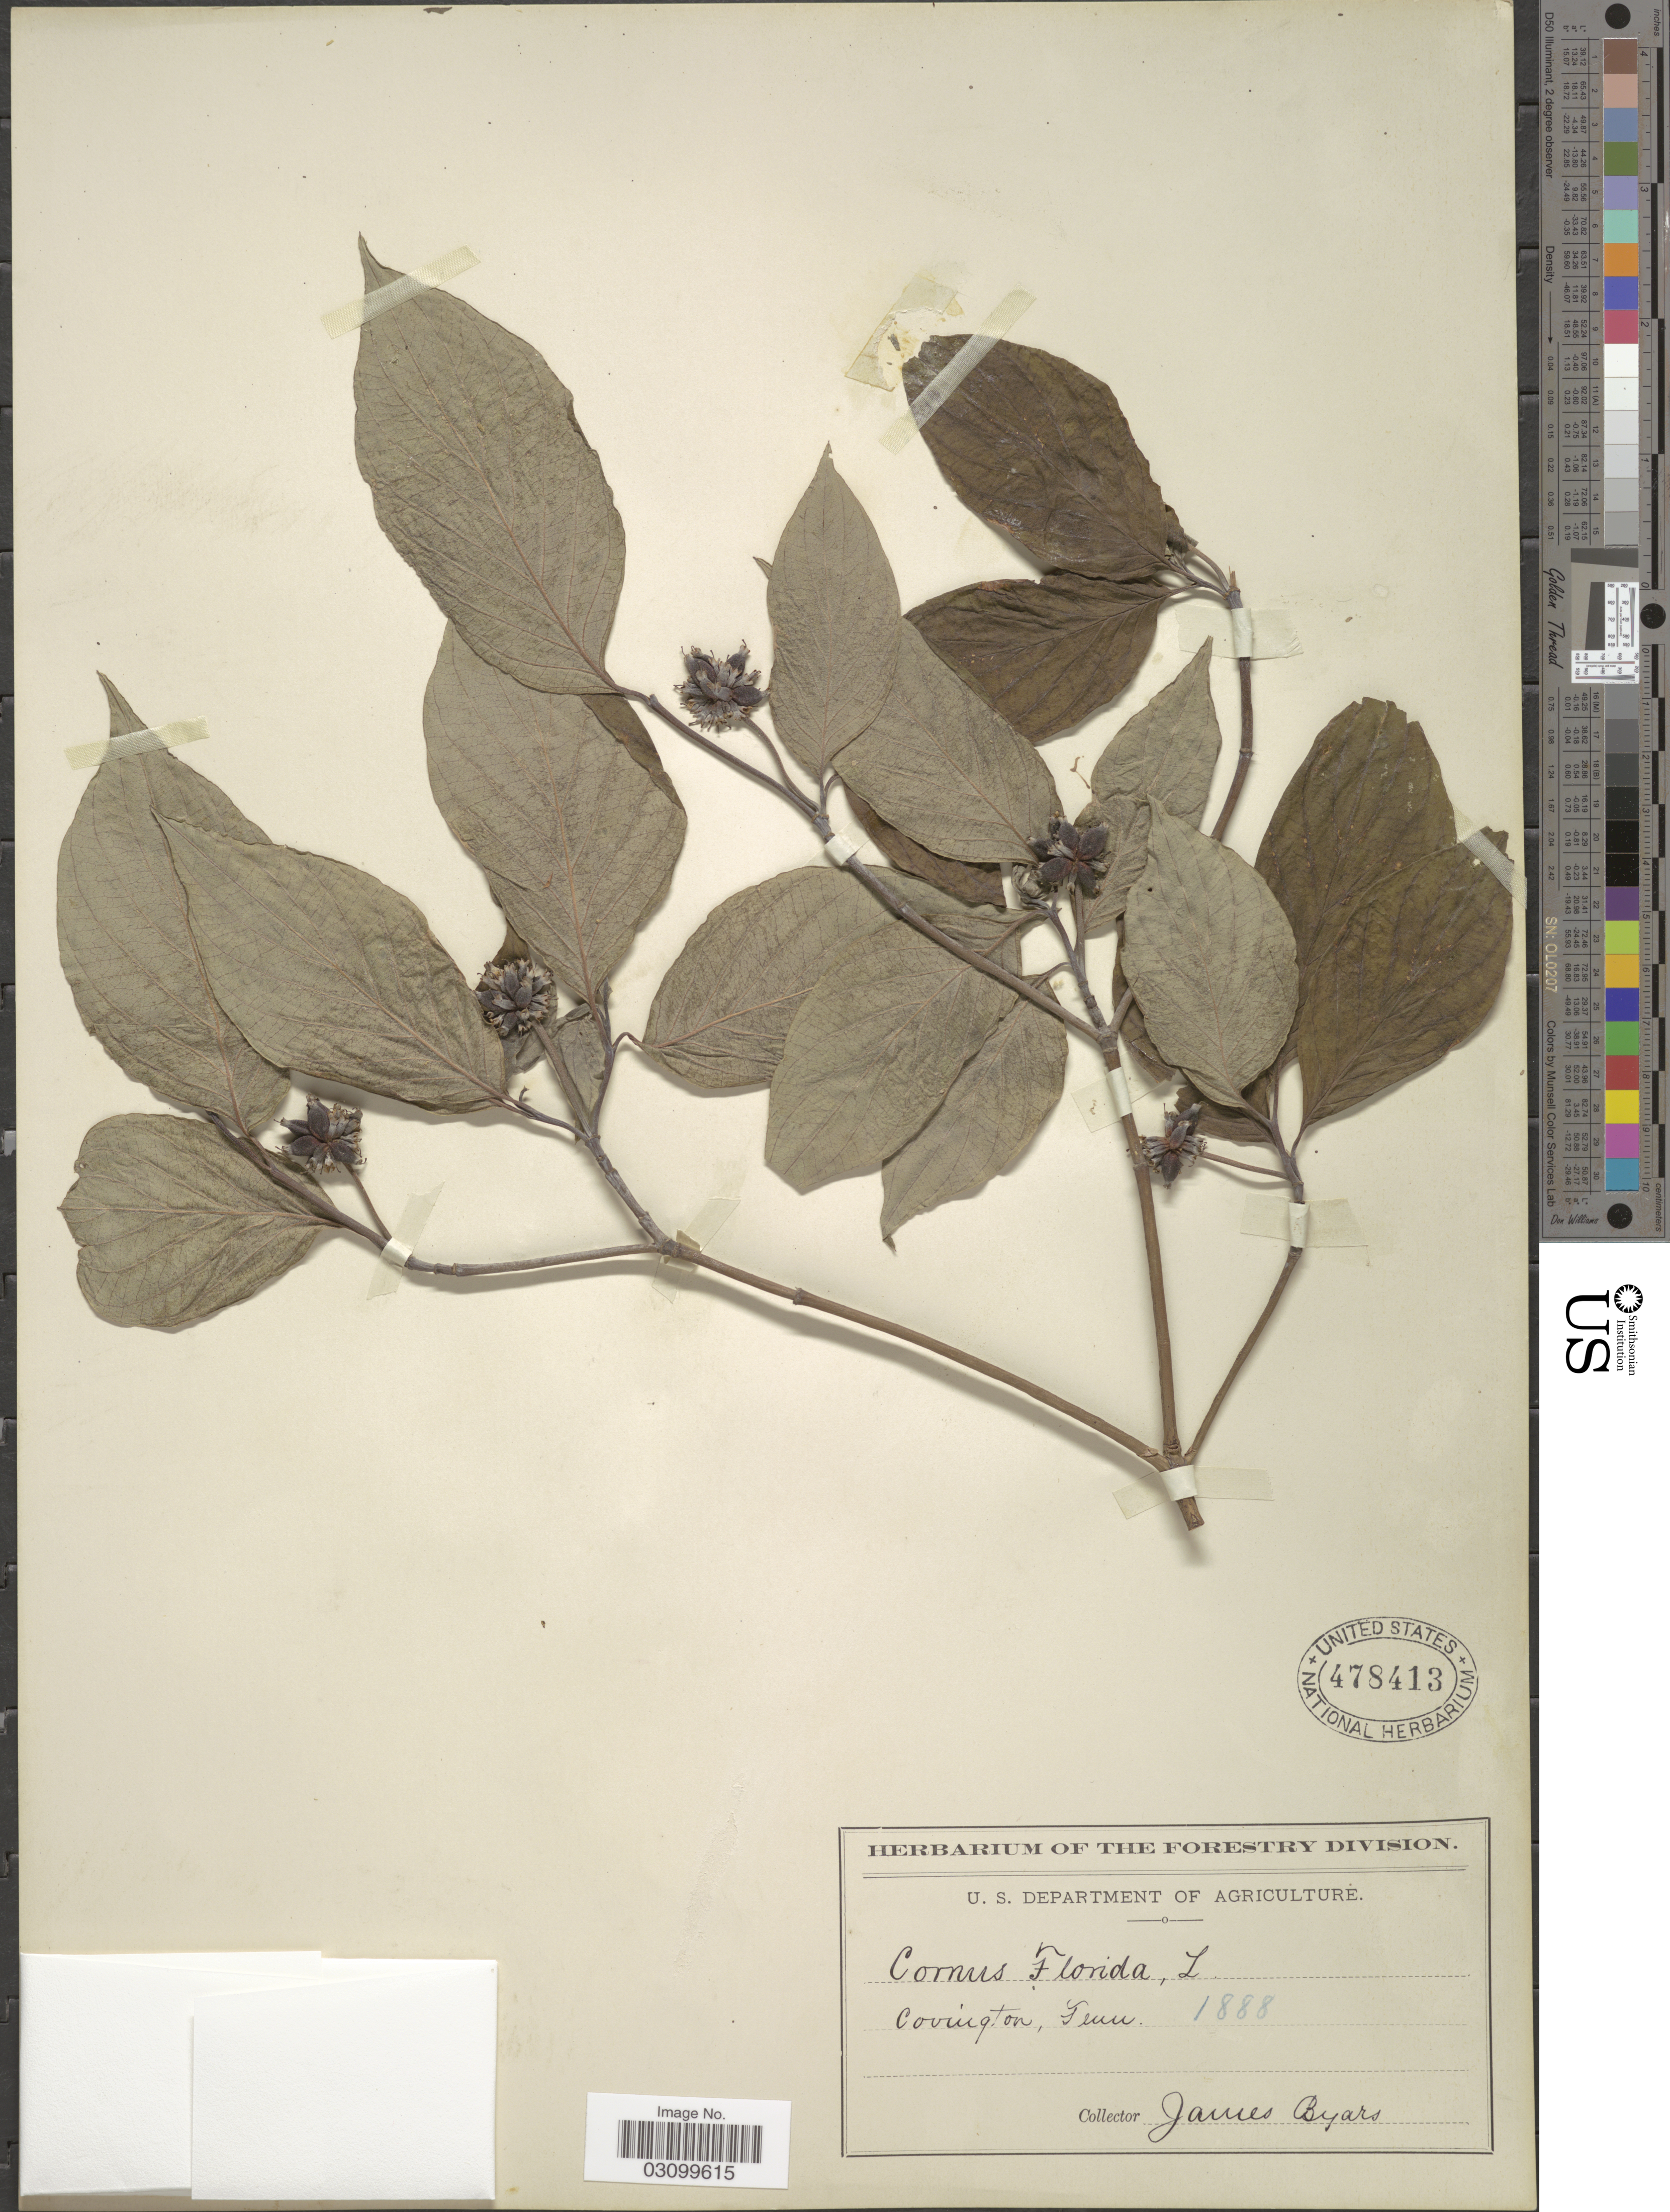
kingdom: Plantae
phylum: Tracheophyta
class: Magnoliopsida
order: Cornales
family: Cornaceae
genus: Cornus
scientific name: Cornus florida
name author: L.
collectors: J. Byars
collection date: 1888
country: United States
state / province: Tennessee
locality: Covington.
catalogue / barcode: US 478413